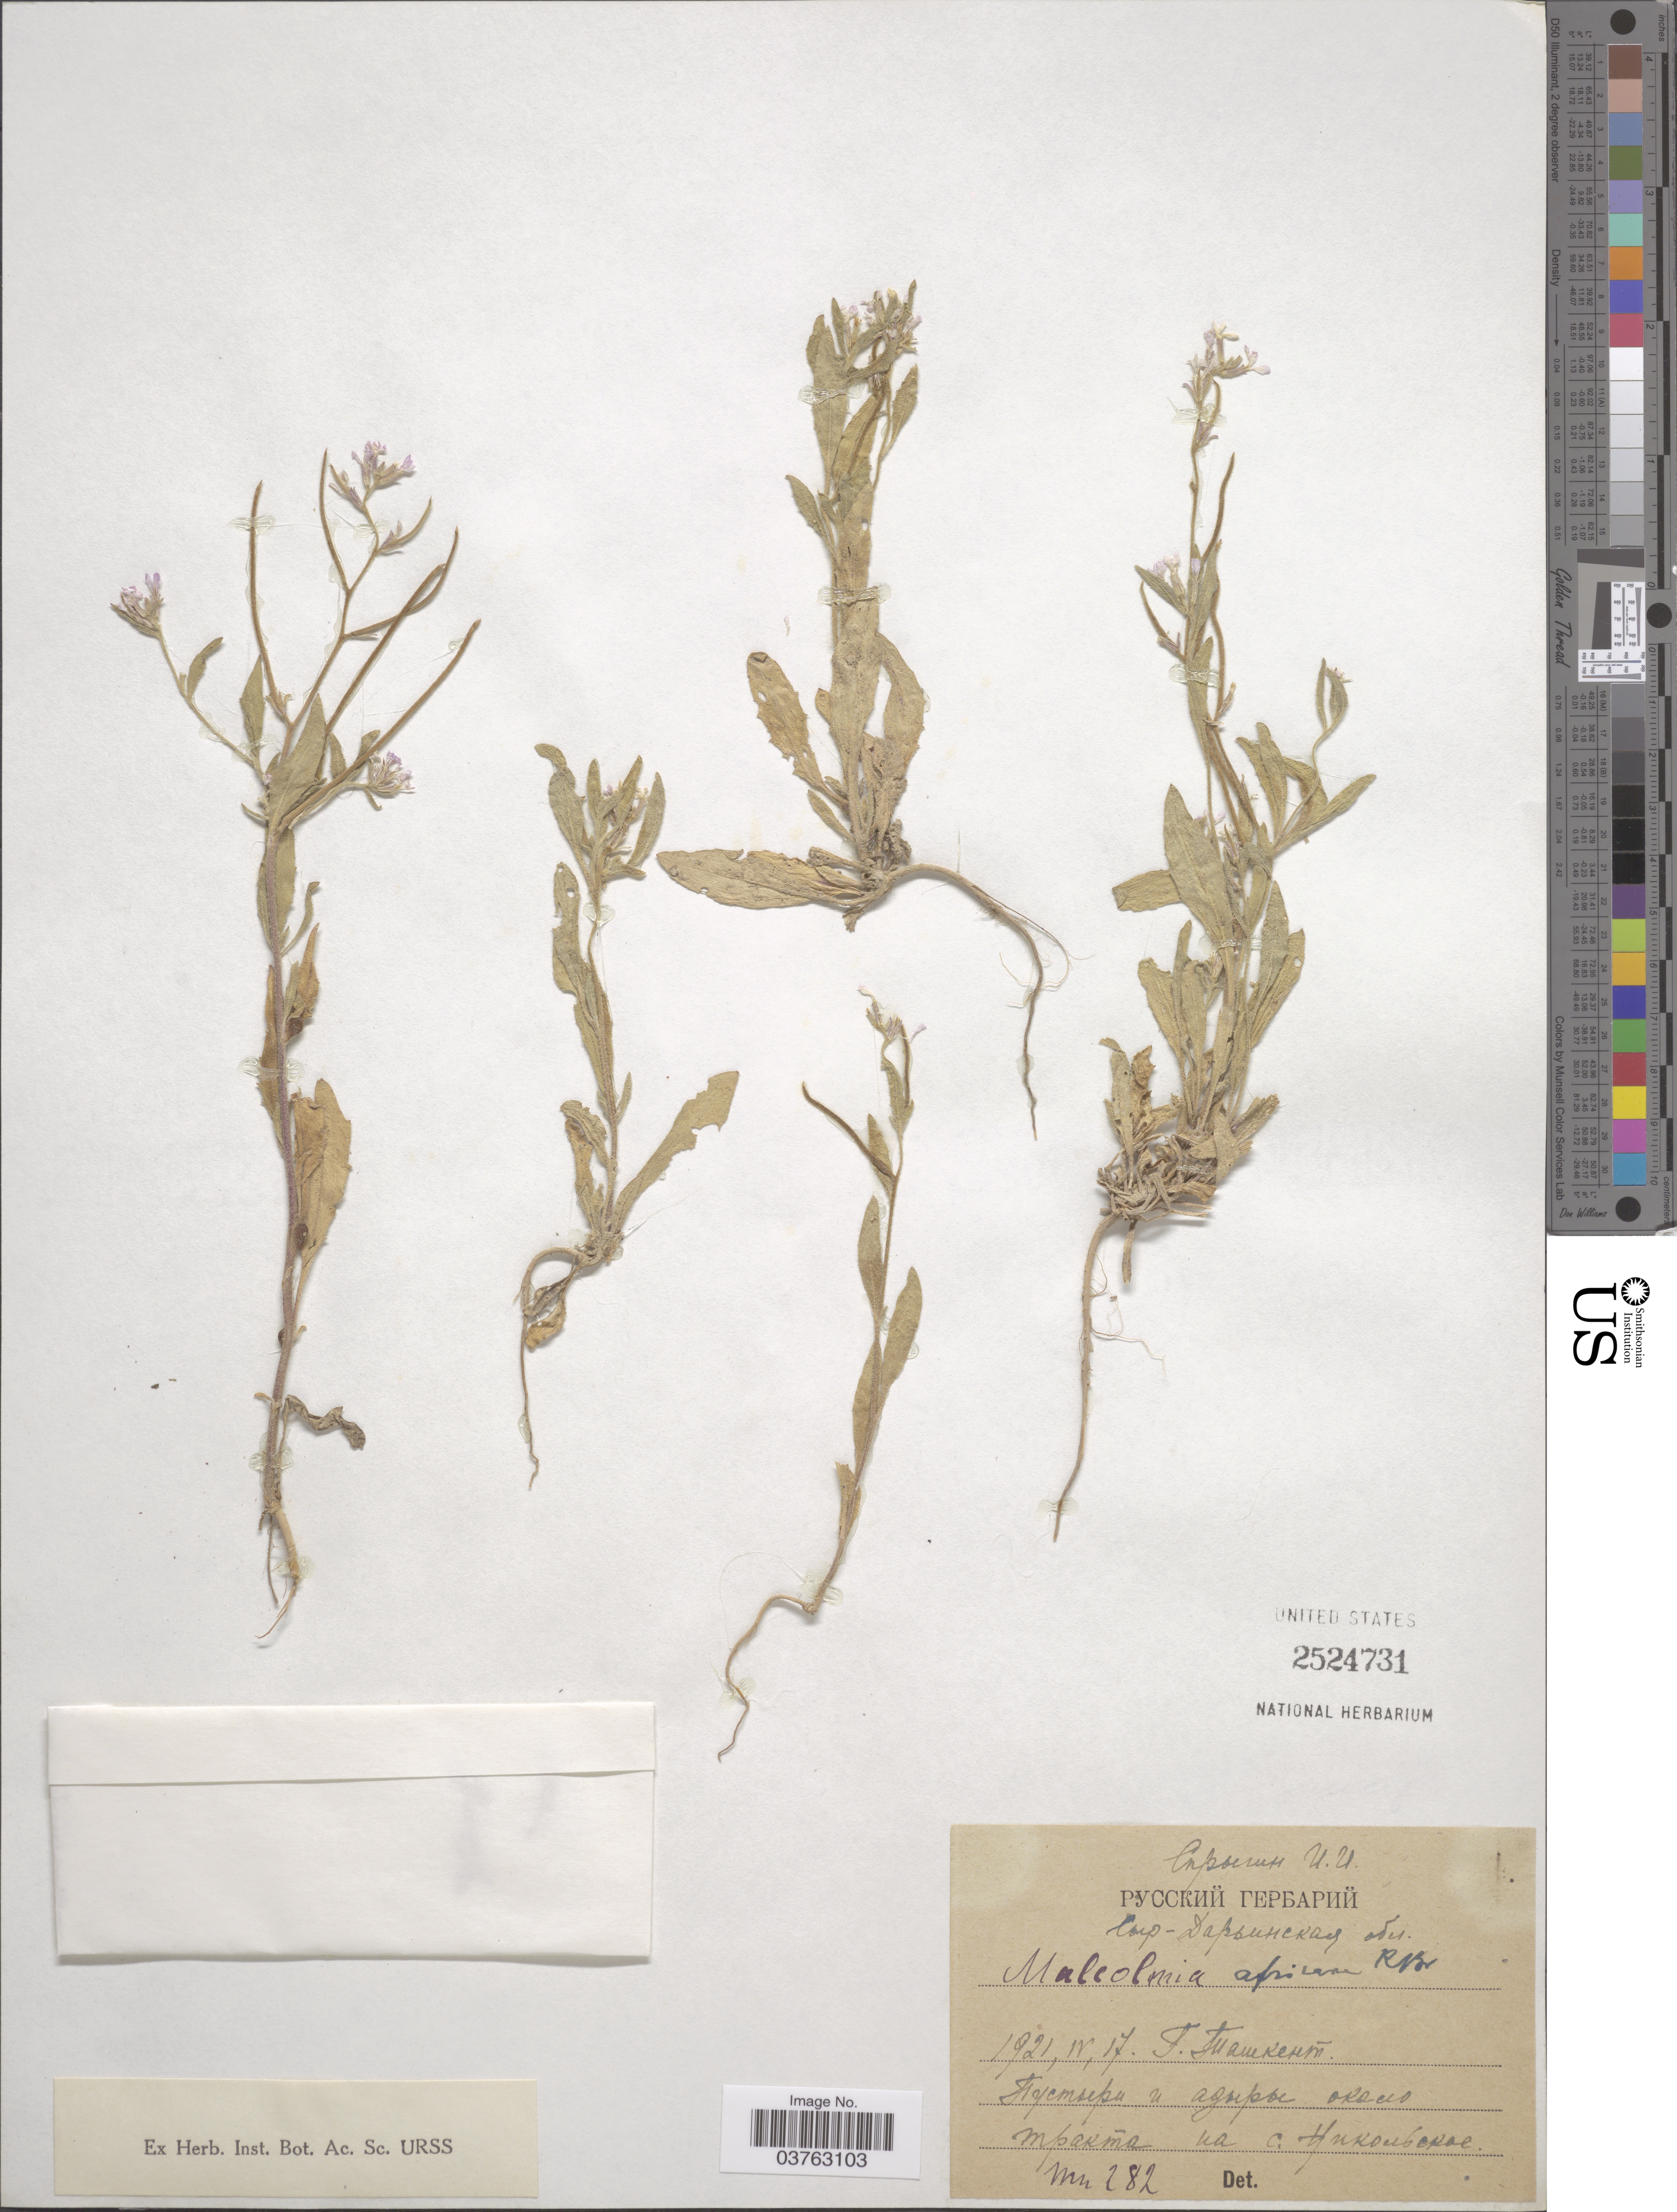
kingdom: Plantae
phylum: Tracheophyta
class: Magnoliopsida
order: Brassicales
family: Brassicaceae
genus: Malcolmia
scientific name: Malcolmia africana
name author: (L.) W.T. Aiton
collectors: I. Sprygin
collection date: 1921-04-17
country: Uzbekistan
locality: Toshkent.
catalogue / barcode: US 2524731